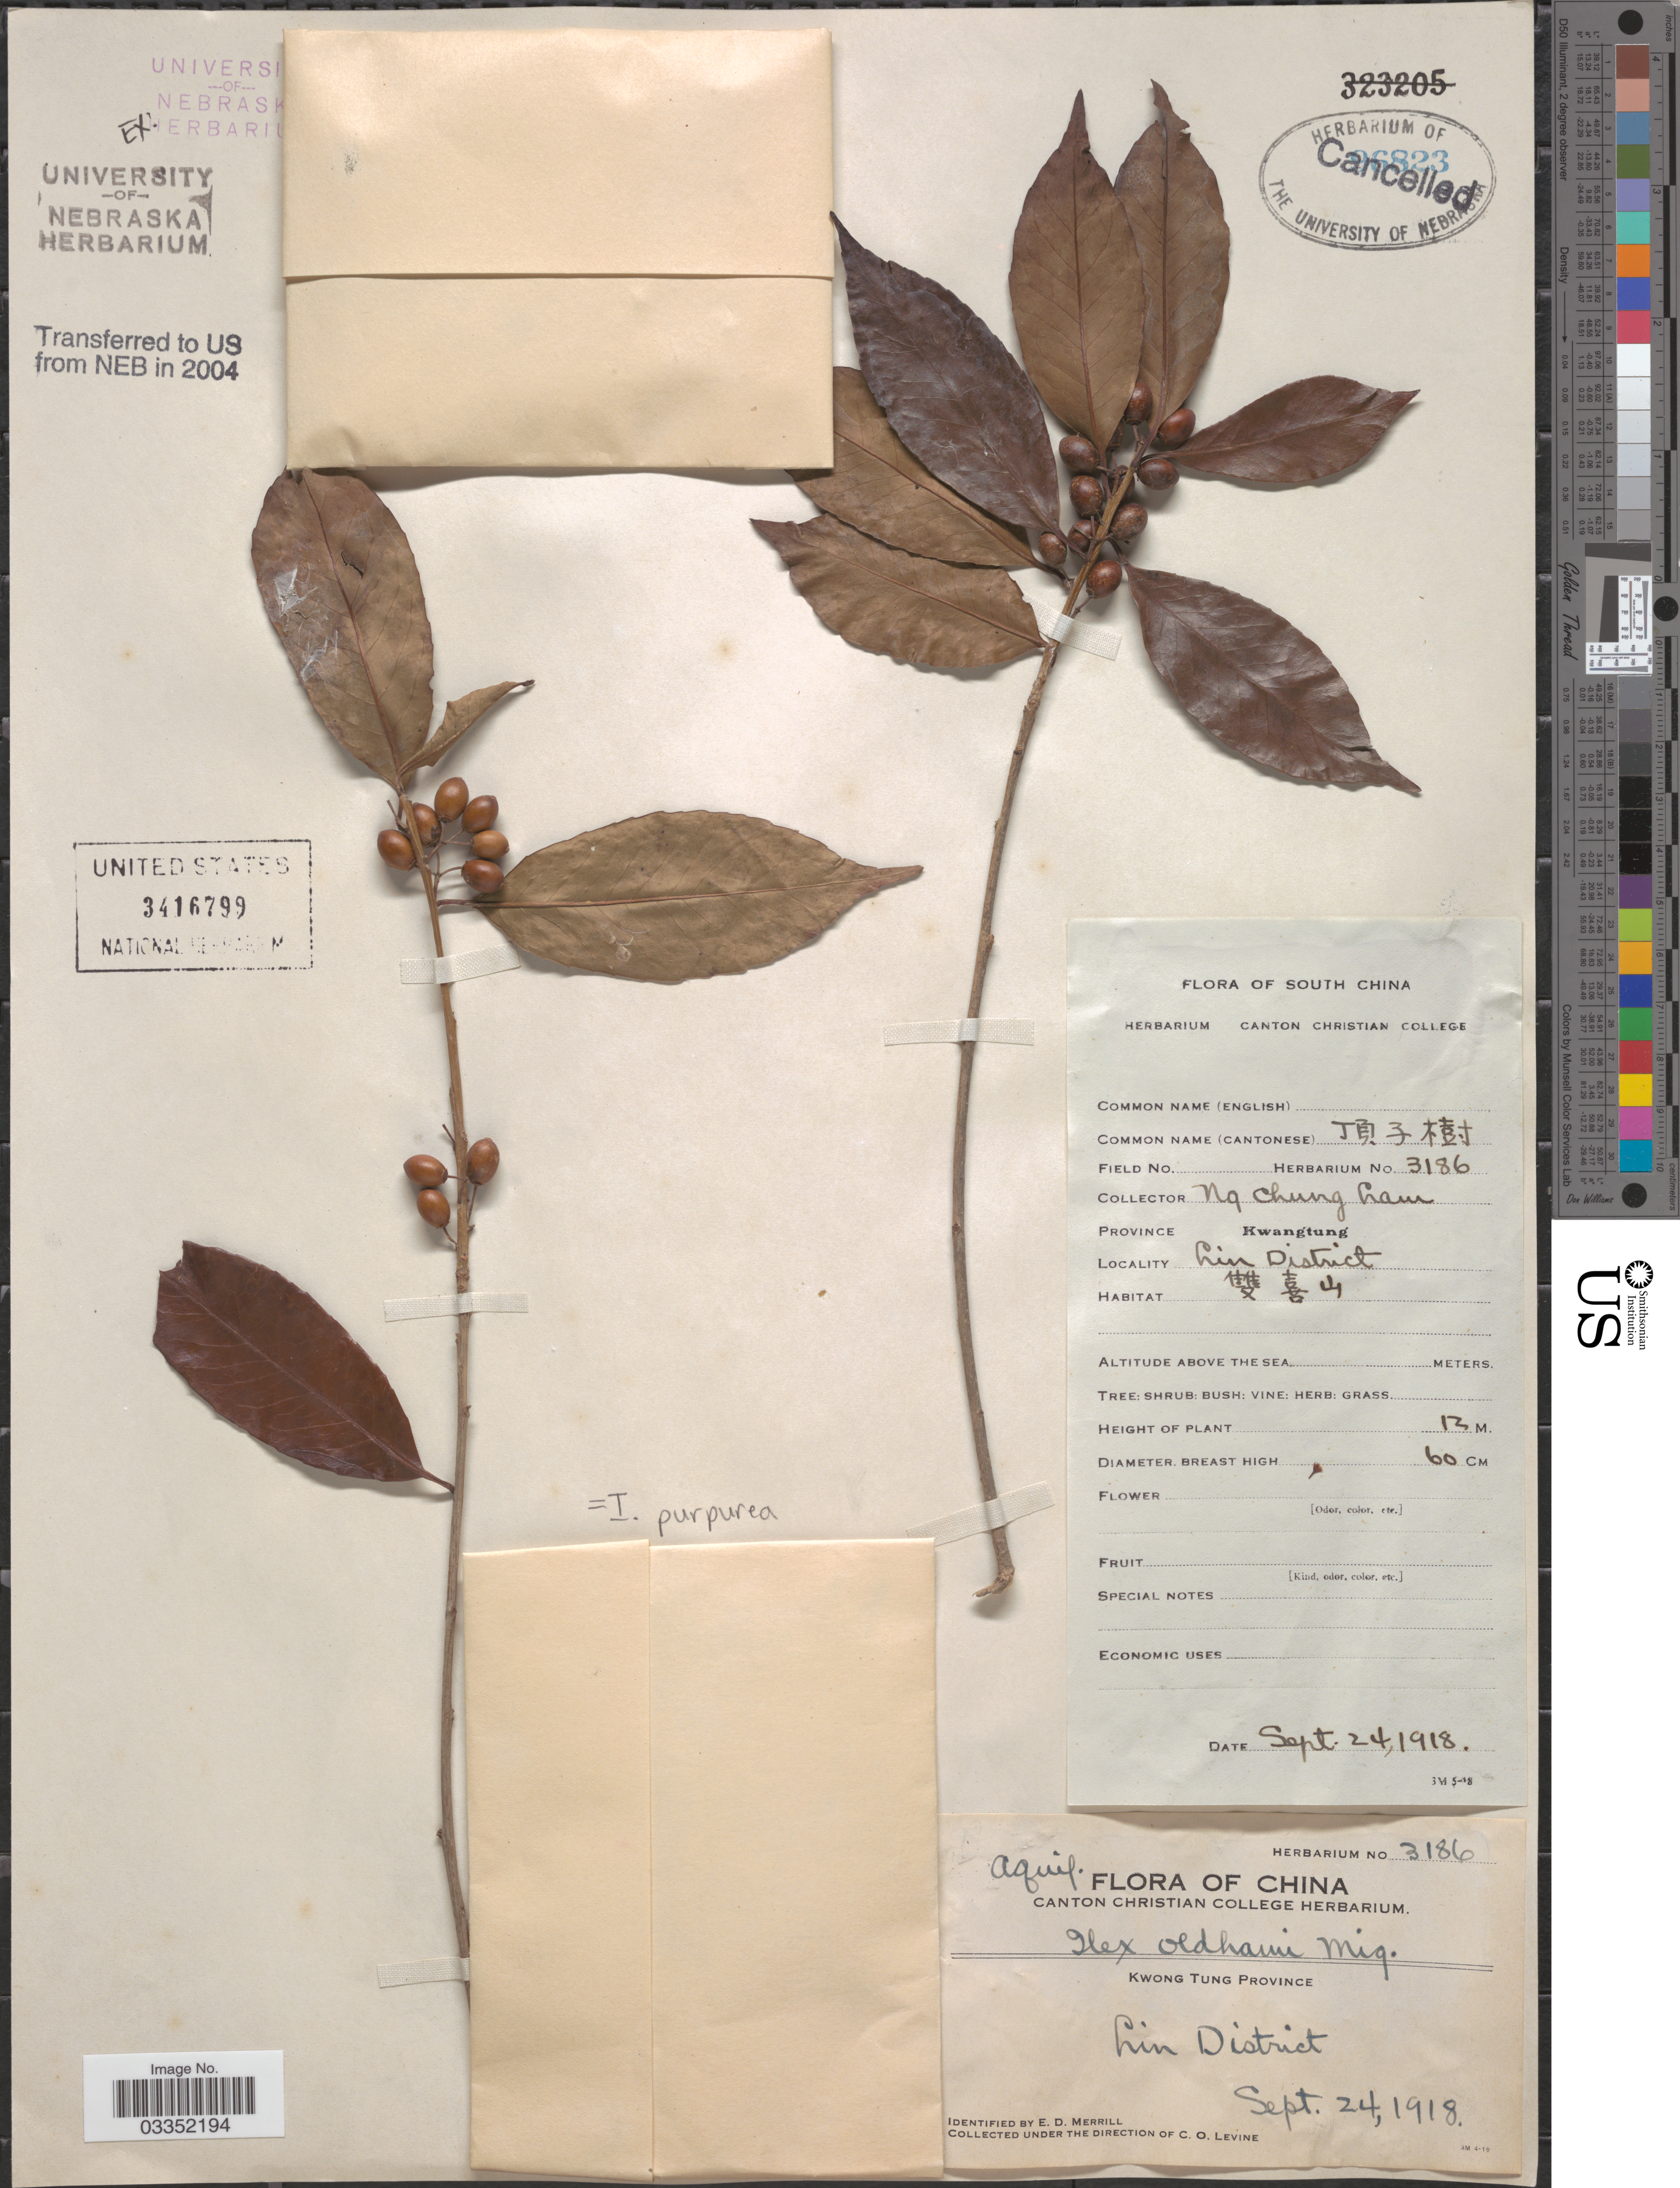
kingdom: Plantae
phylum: Tracheophyta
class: Magnoliopsida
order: Aquifoliales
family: Aquifoliaceae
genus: Ilex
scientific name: Ilex purpurea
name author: Hassk.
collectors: N. C. Lam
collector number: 3186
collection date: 1918-09-24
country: China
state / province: Guangdong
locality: Kwong Tung Province, Lin District, South China.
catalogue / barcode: US 3416799